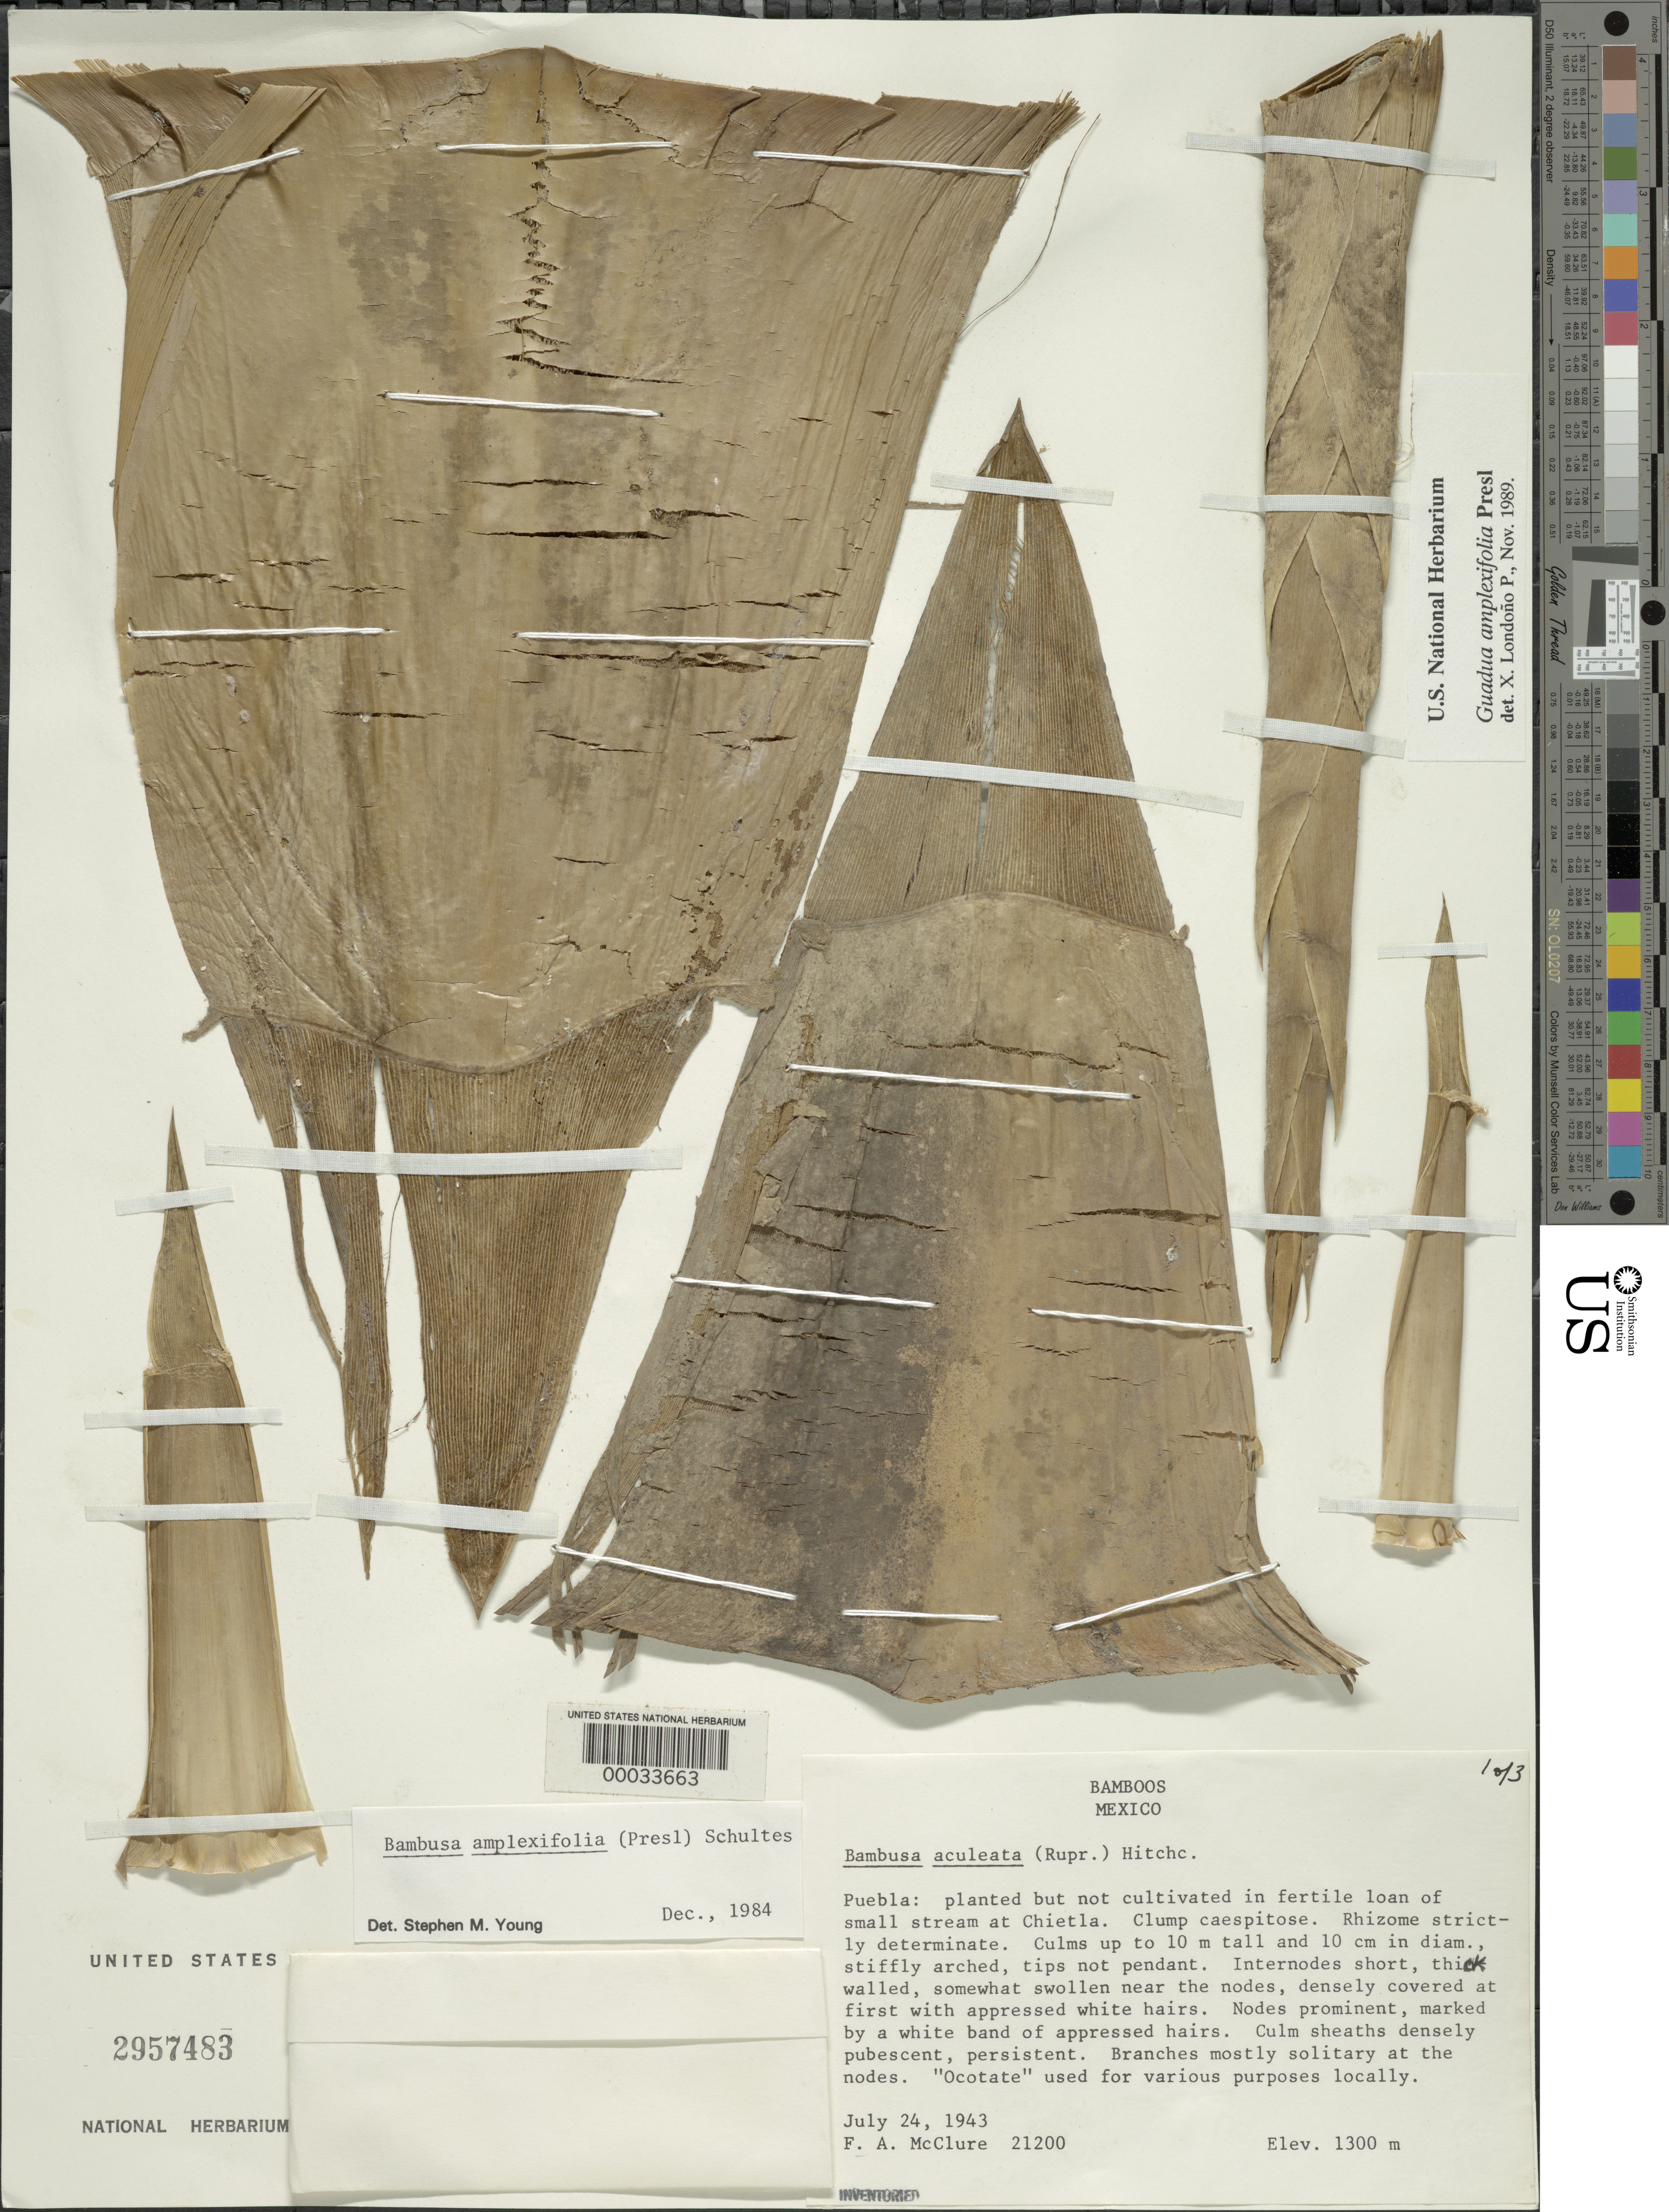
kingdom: Plantae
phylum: Tracheophyta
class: Liliopsida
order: Poales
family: Poaceae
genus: Guadua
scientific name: Guadua amplexifolia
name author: J. Presl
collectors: F. A. McClure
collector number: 21200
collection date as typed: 24 Jul 1943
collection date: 1943-07-24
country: Mexico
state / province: Puebla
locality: Chietla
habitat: Fertile loam of small stream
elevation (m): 1300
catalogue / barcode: US 2957483